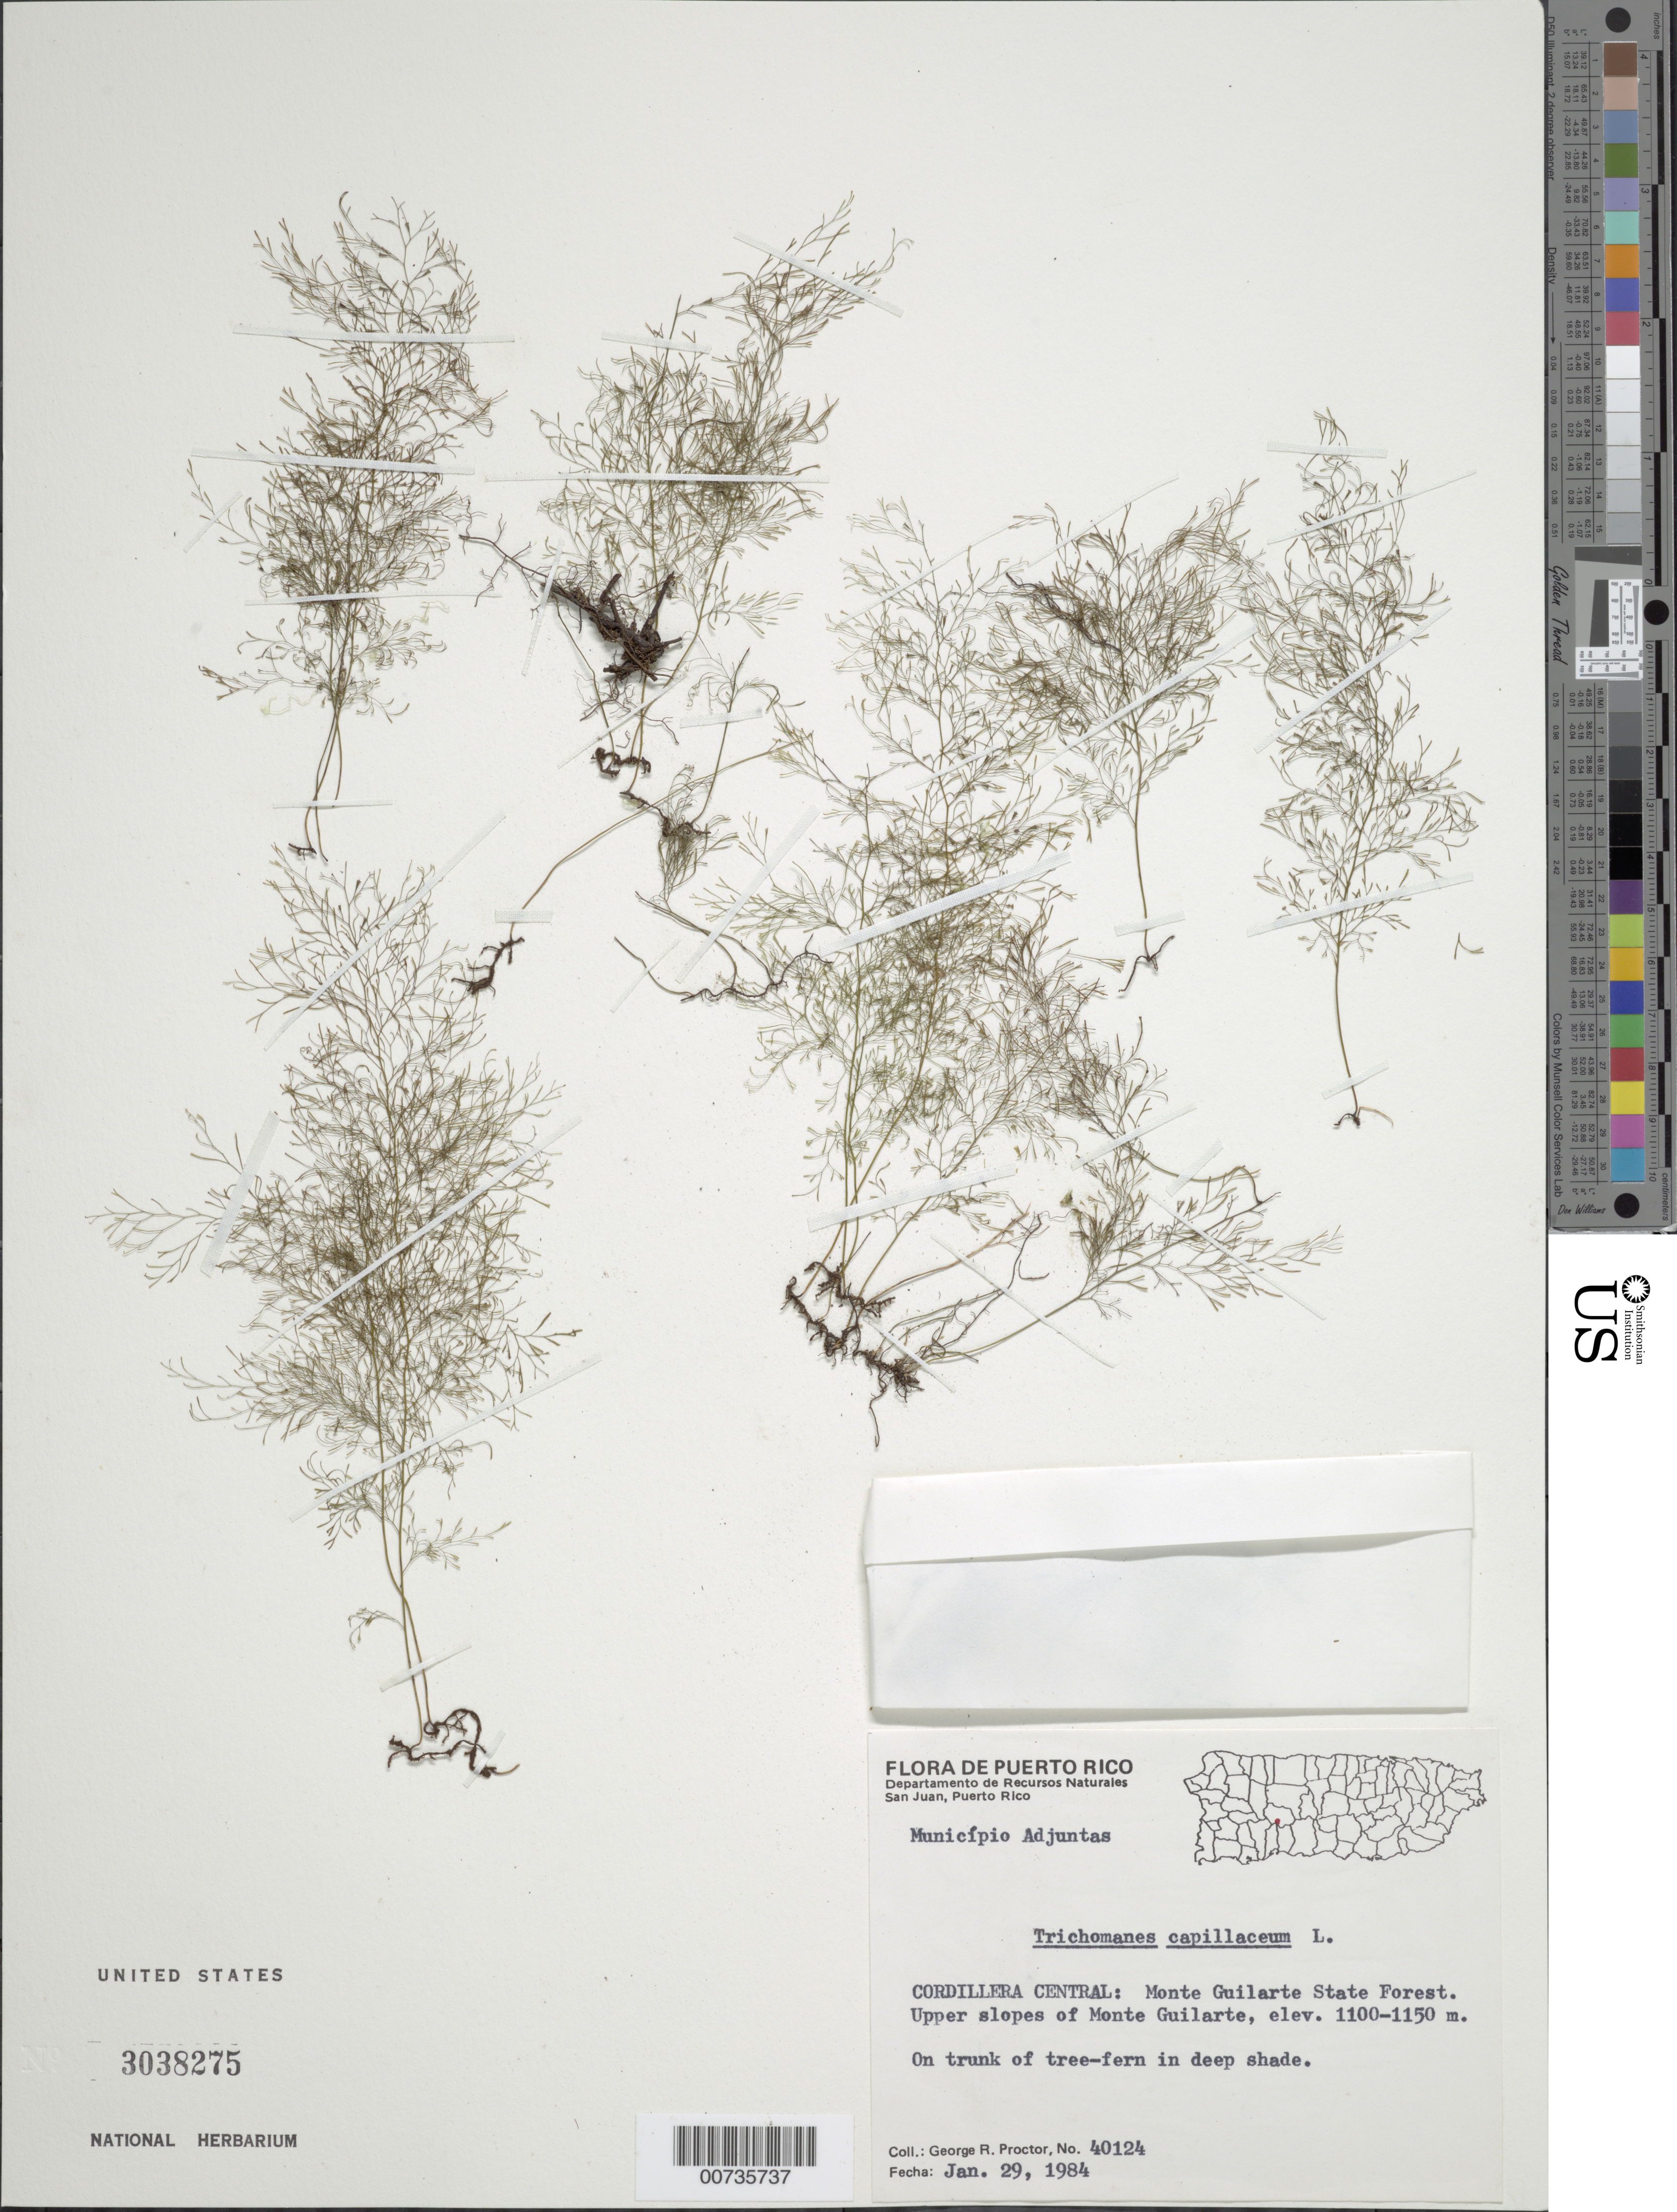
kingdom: Plantae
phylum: Tracheophyta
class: Polypodiopsida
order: Hymenophyllales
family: Hymenophyllaceae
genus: Polyphlebium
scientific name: Polyphlebium capillaceum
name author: (L.) Ebihara & Dubuisson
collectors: G. R. Proctor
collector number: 40124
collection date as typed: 29 Jun 1984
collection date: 1984-06-29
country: Puerto Rico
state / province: Adjuntas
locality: Mun. Adjuntas, Cordillera Central: Monte Guilarte State Forest, upper slopes of Monte Guilarte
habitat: Upper slopes, on trunk of tree fern in deep shade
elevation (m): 1100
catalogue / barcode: US 3038275